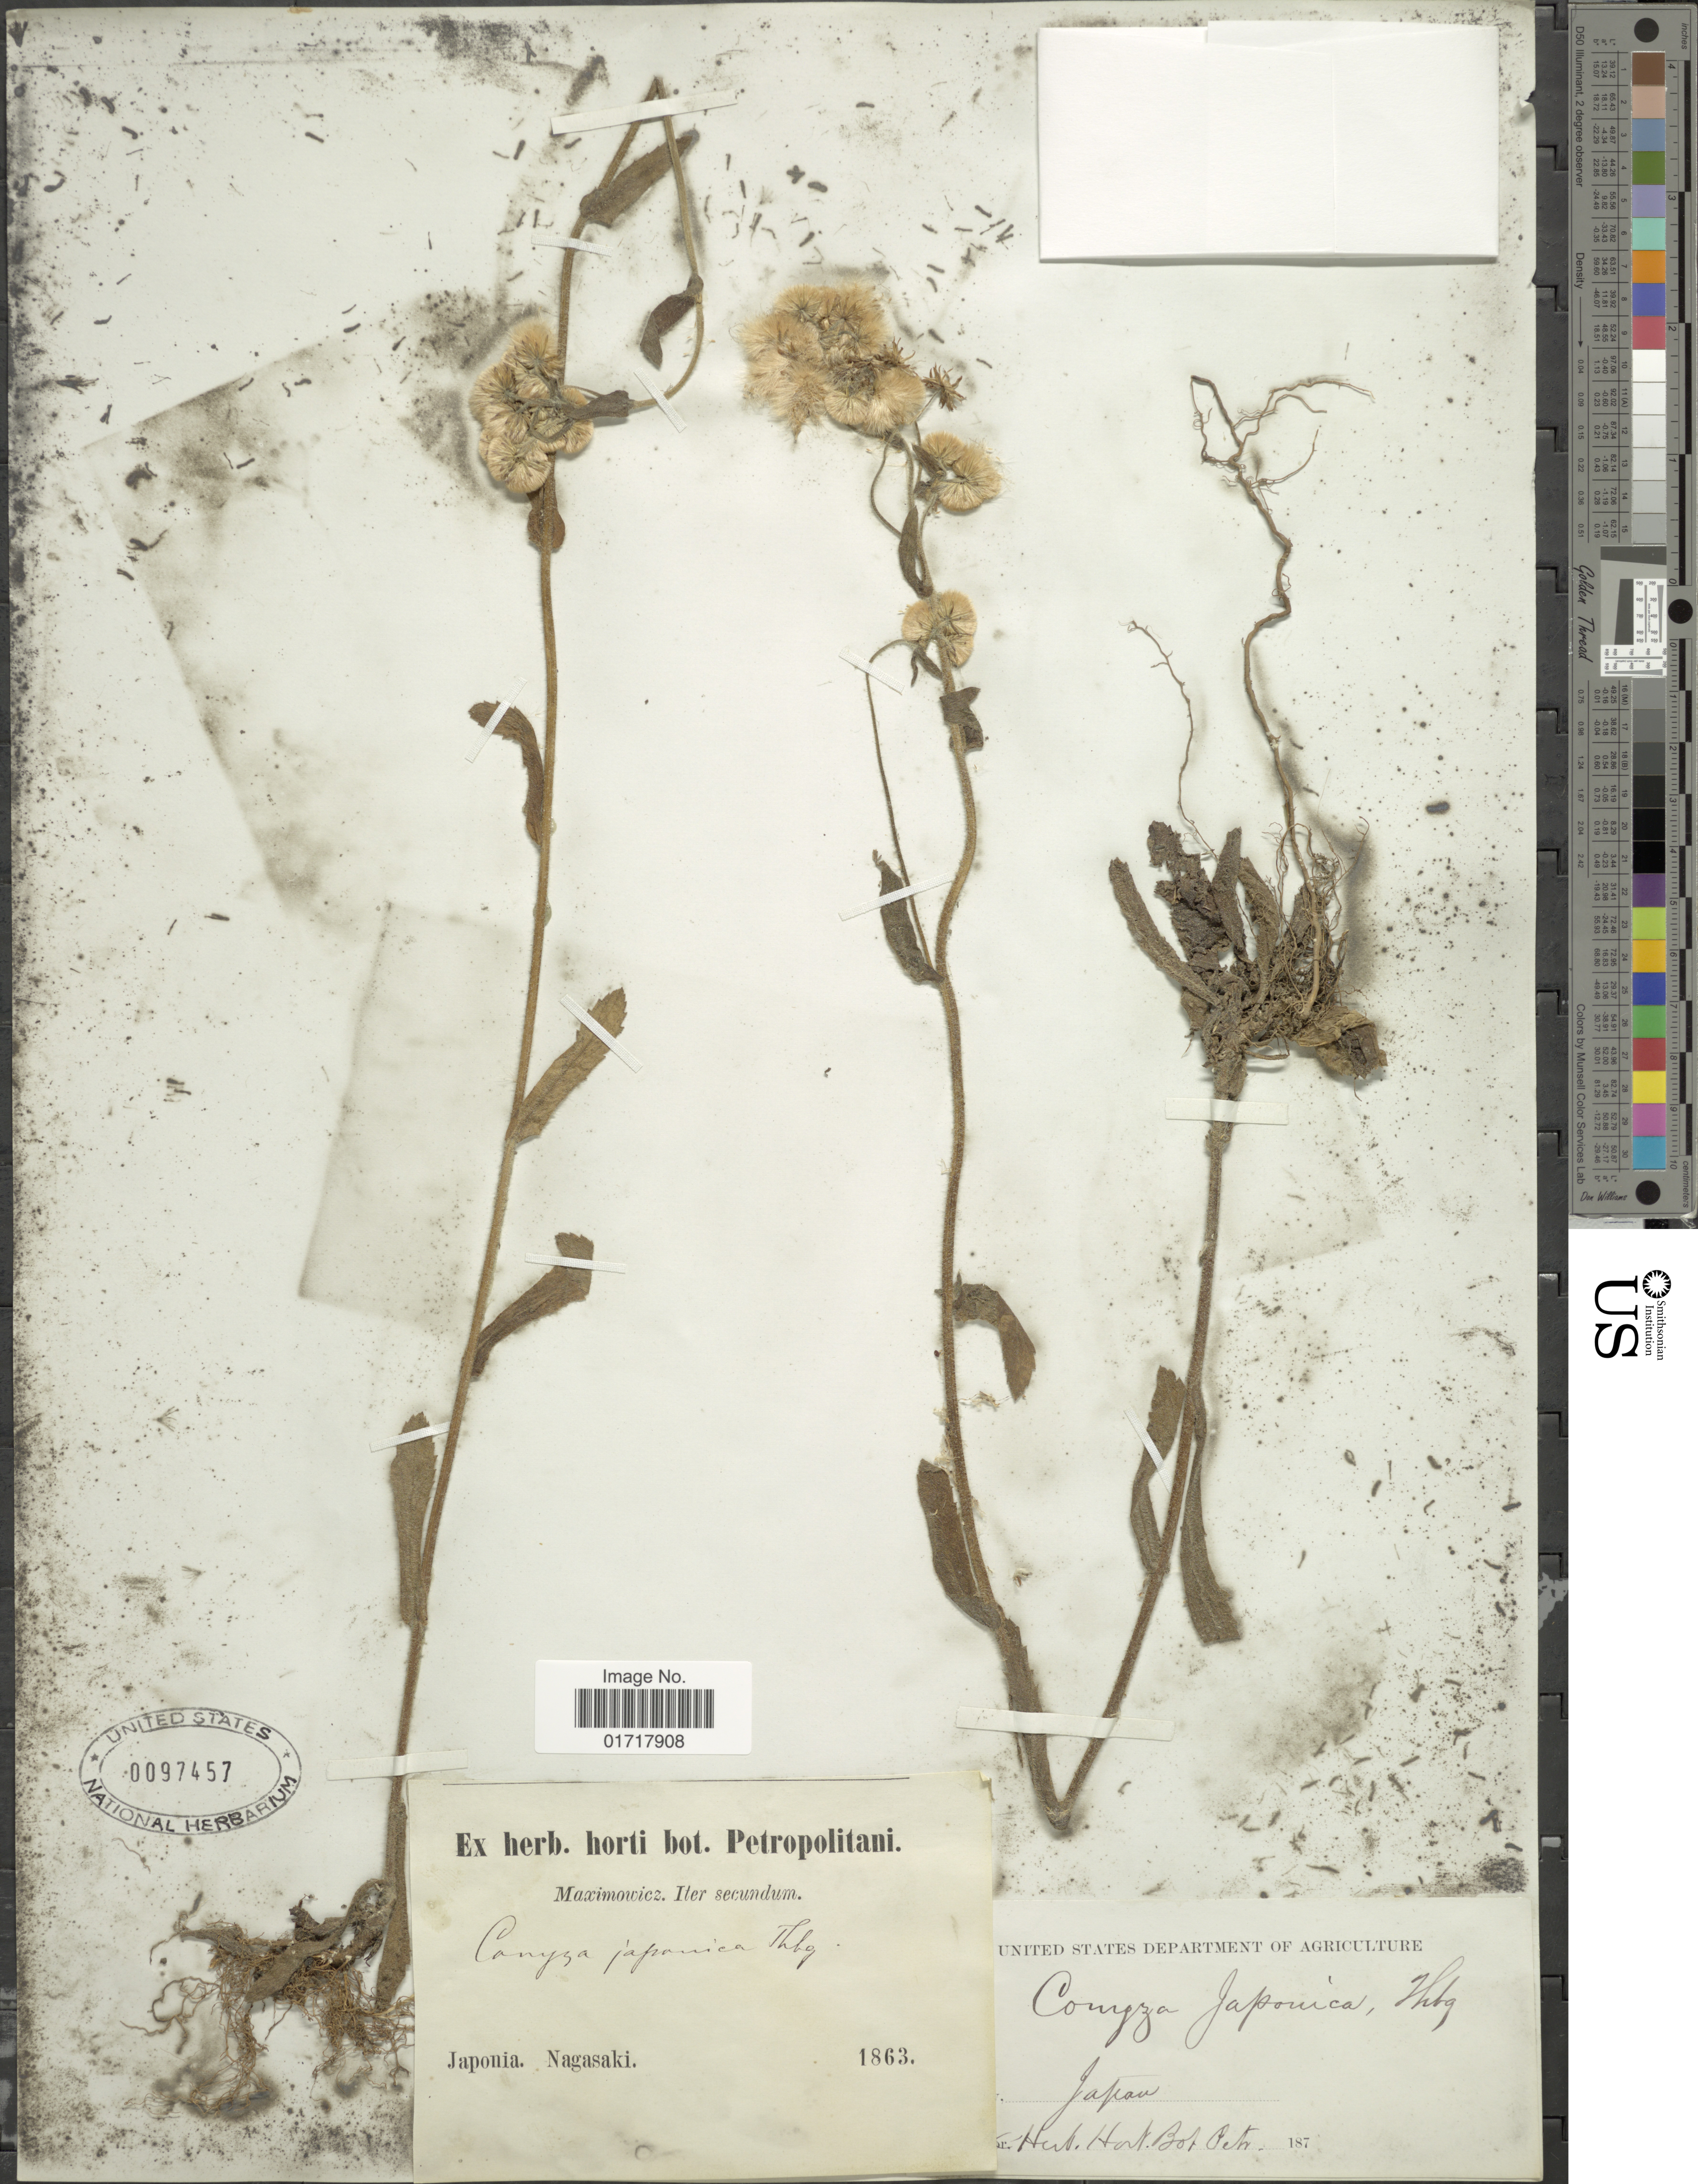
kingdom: Plantae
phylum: Tracheophyta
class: Magnoliopsida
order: Asterales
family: Asteraceae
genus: Conyza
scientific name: Conyza japonica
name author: (Thunb.) Less.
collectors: ex Herb. Horti Bot. Petropolitani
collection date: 1863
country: Japan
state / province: Nagasaki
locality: Japonia. Nagasaki.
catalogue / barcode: US 97457